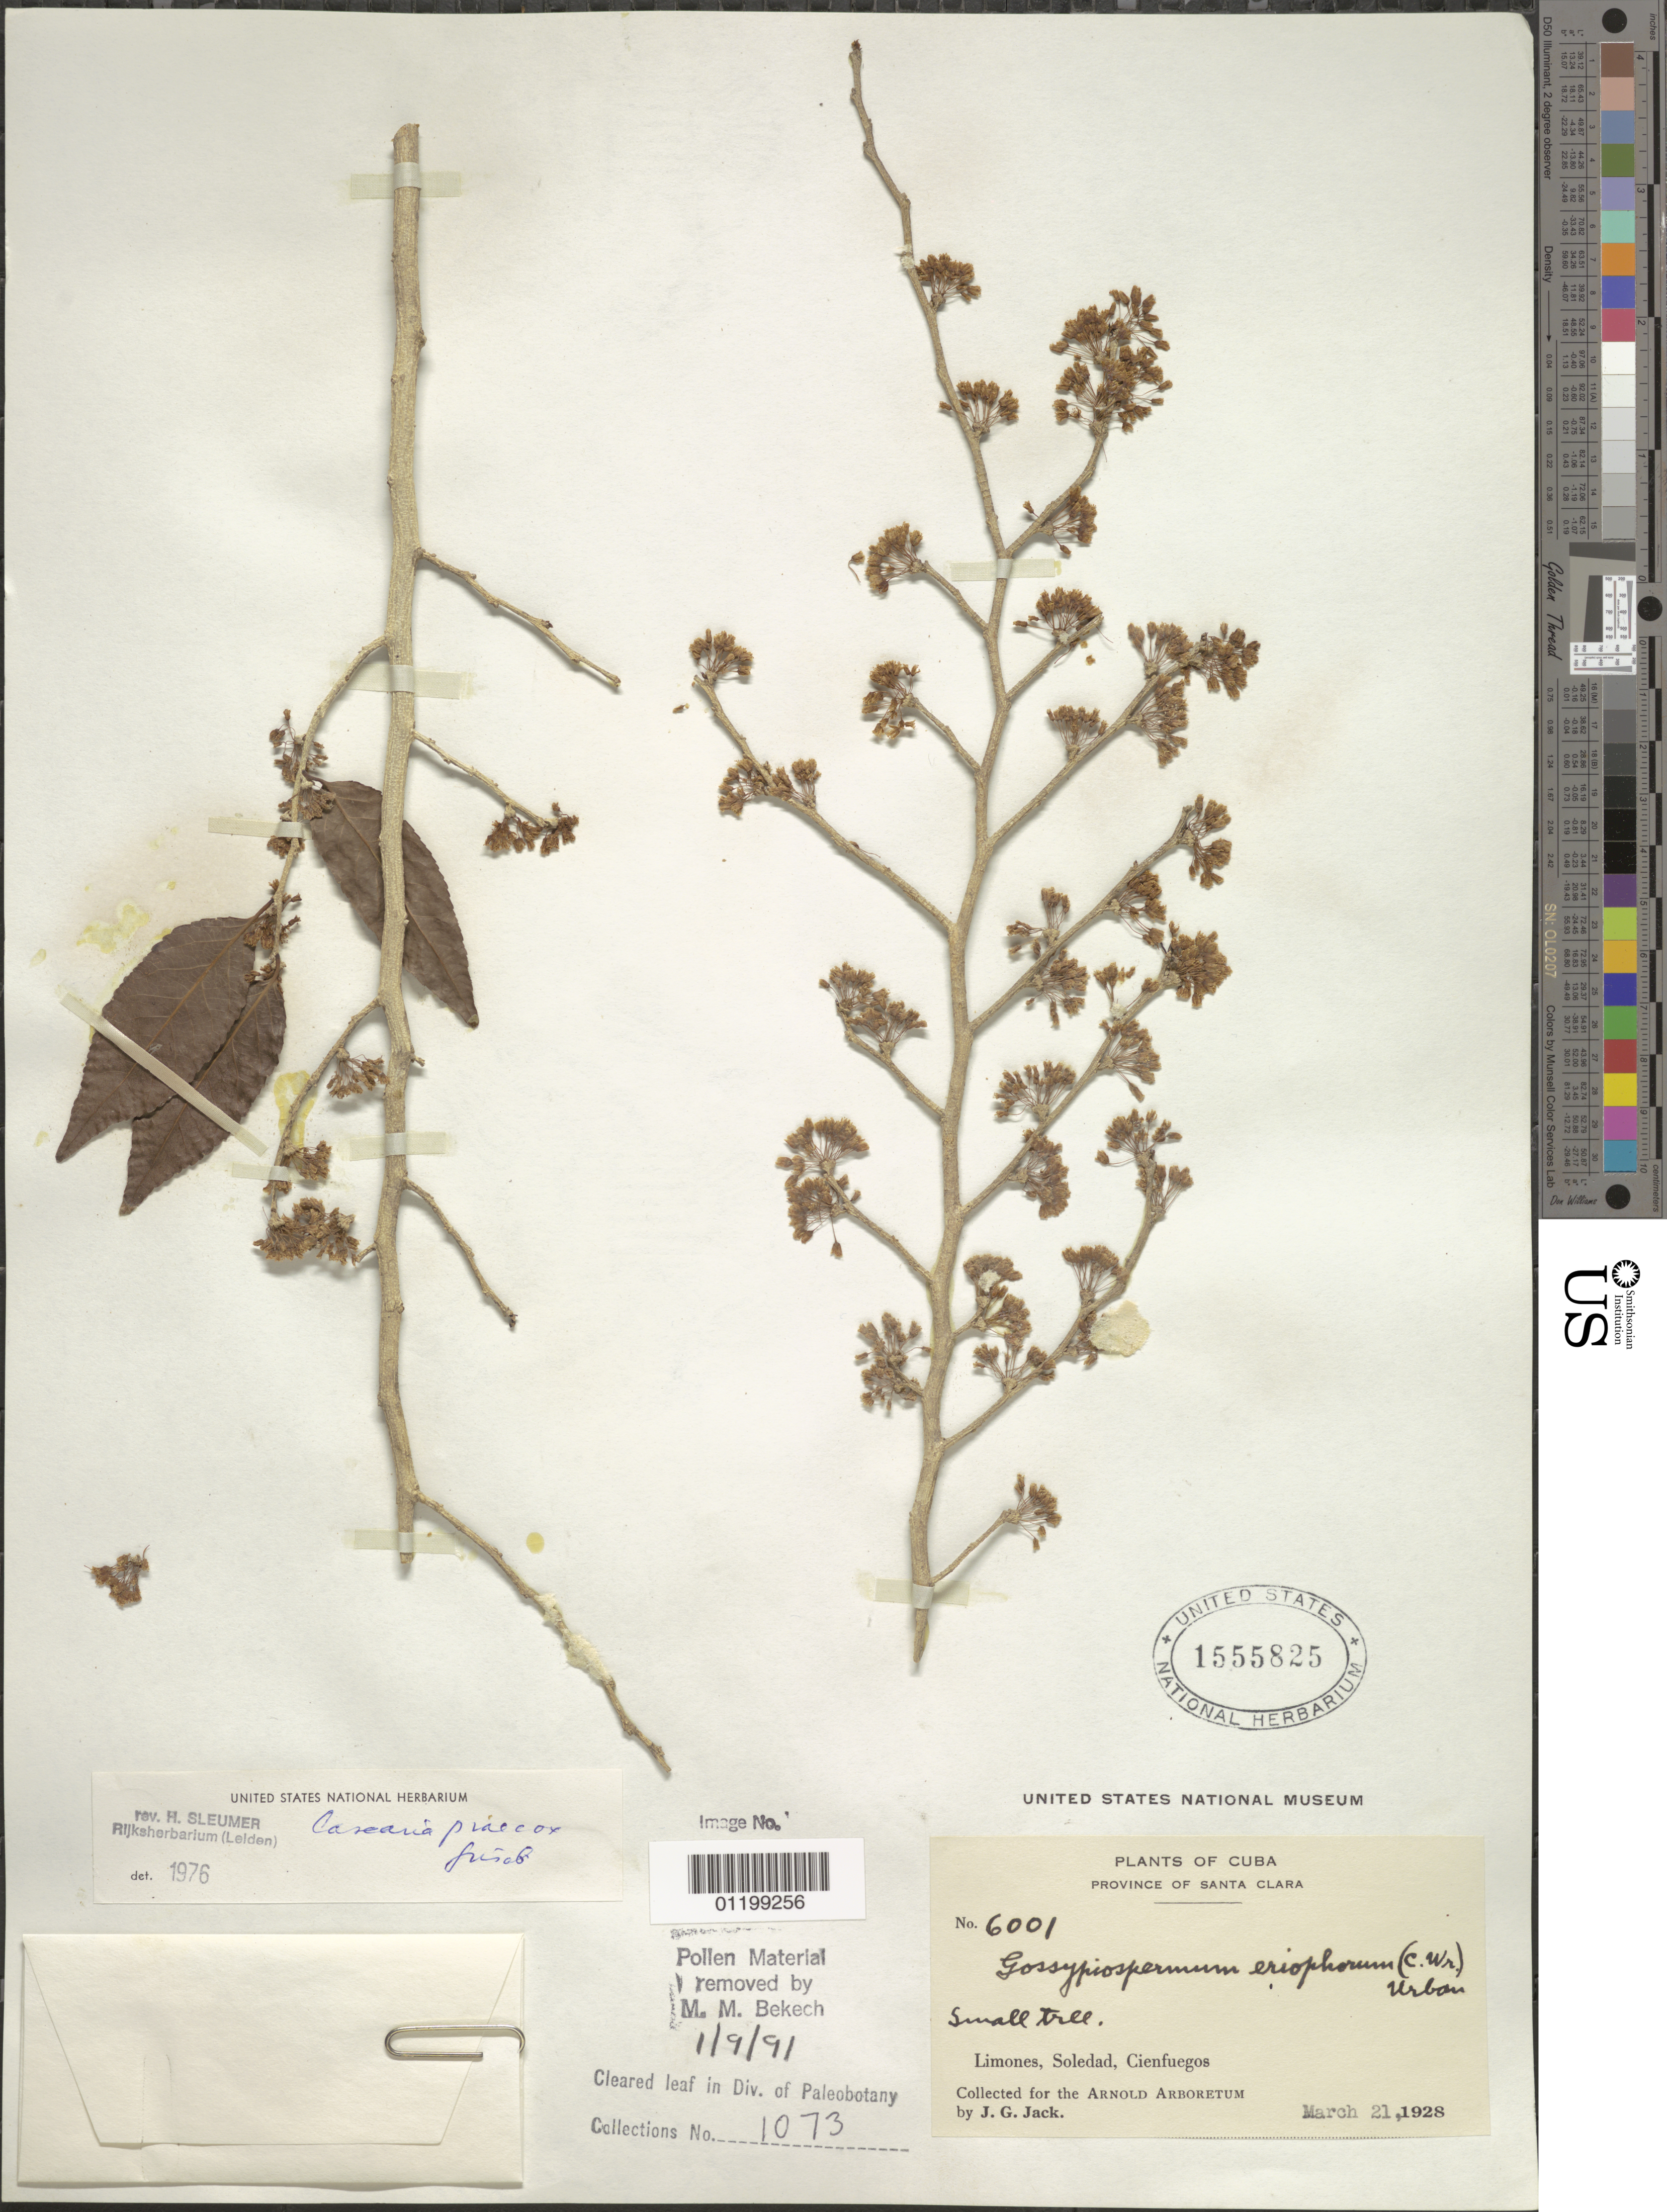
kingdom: Plantae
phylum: Tracheophyta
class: Magnoliopsida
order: Malpighiales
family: Salicaceae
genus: Gossypiospermum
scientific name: Gossypiospermum eriophora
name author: (C. Wright ex Griseb.) Urb.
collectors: J. G. Jack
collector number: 6001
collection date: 1928-03-21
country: Cuba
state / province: Cienfuegos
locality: province Santa Clara, Limones, Soledad, Cienfuegos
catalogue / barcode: US 1555825